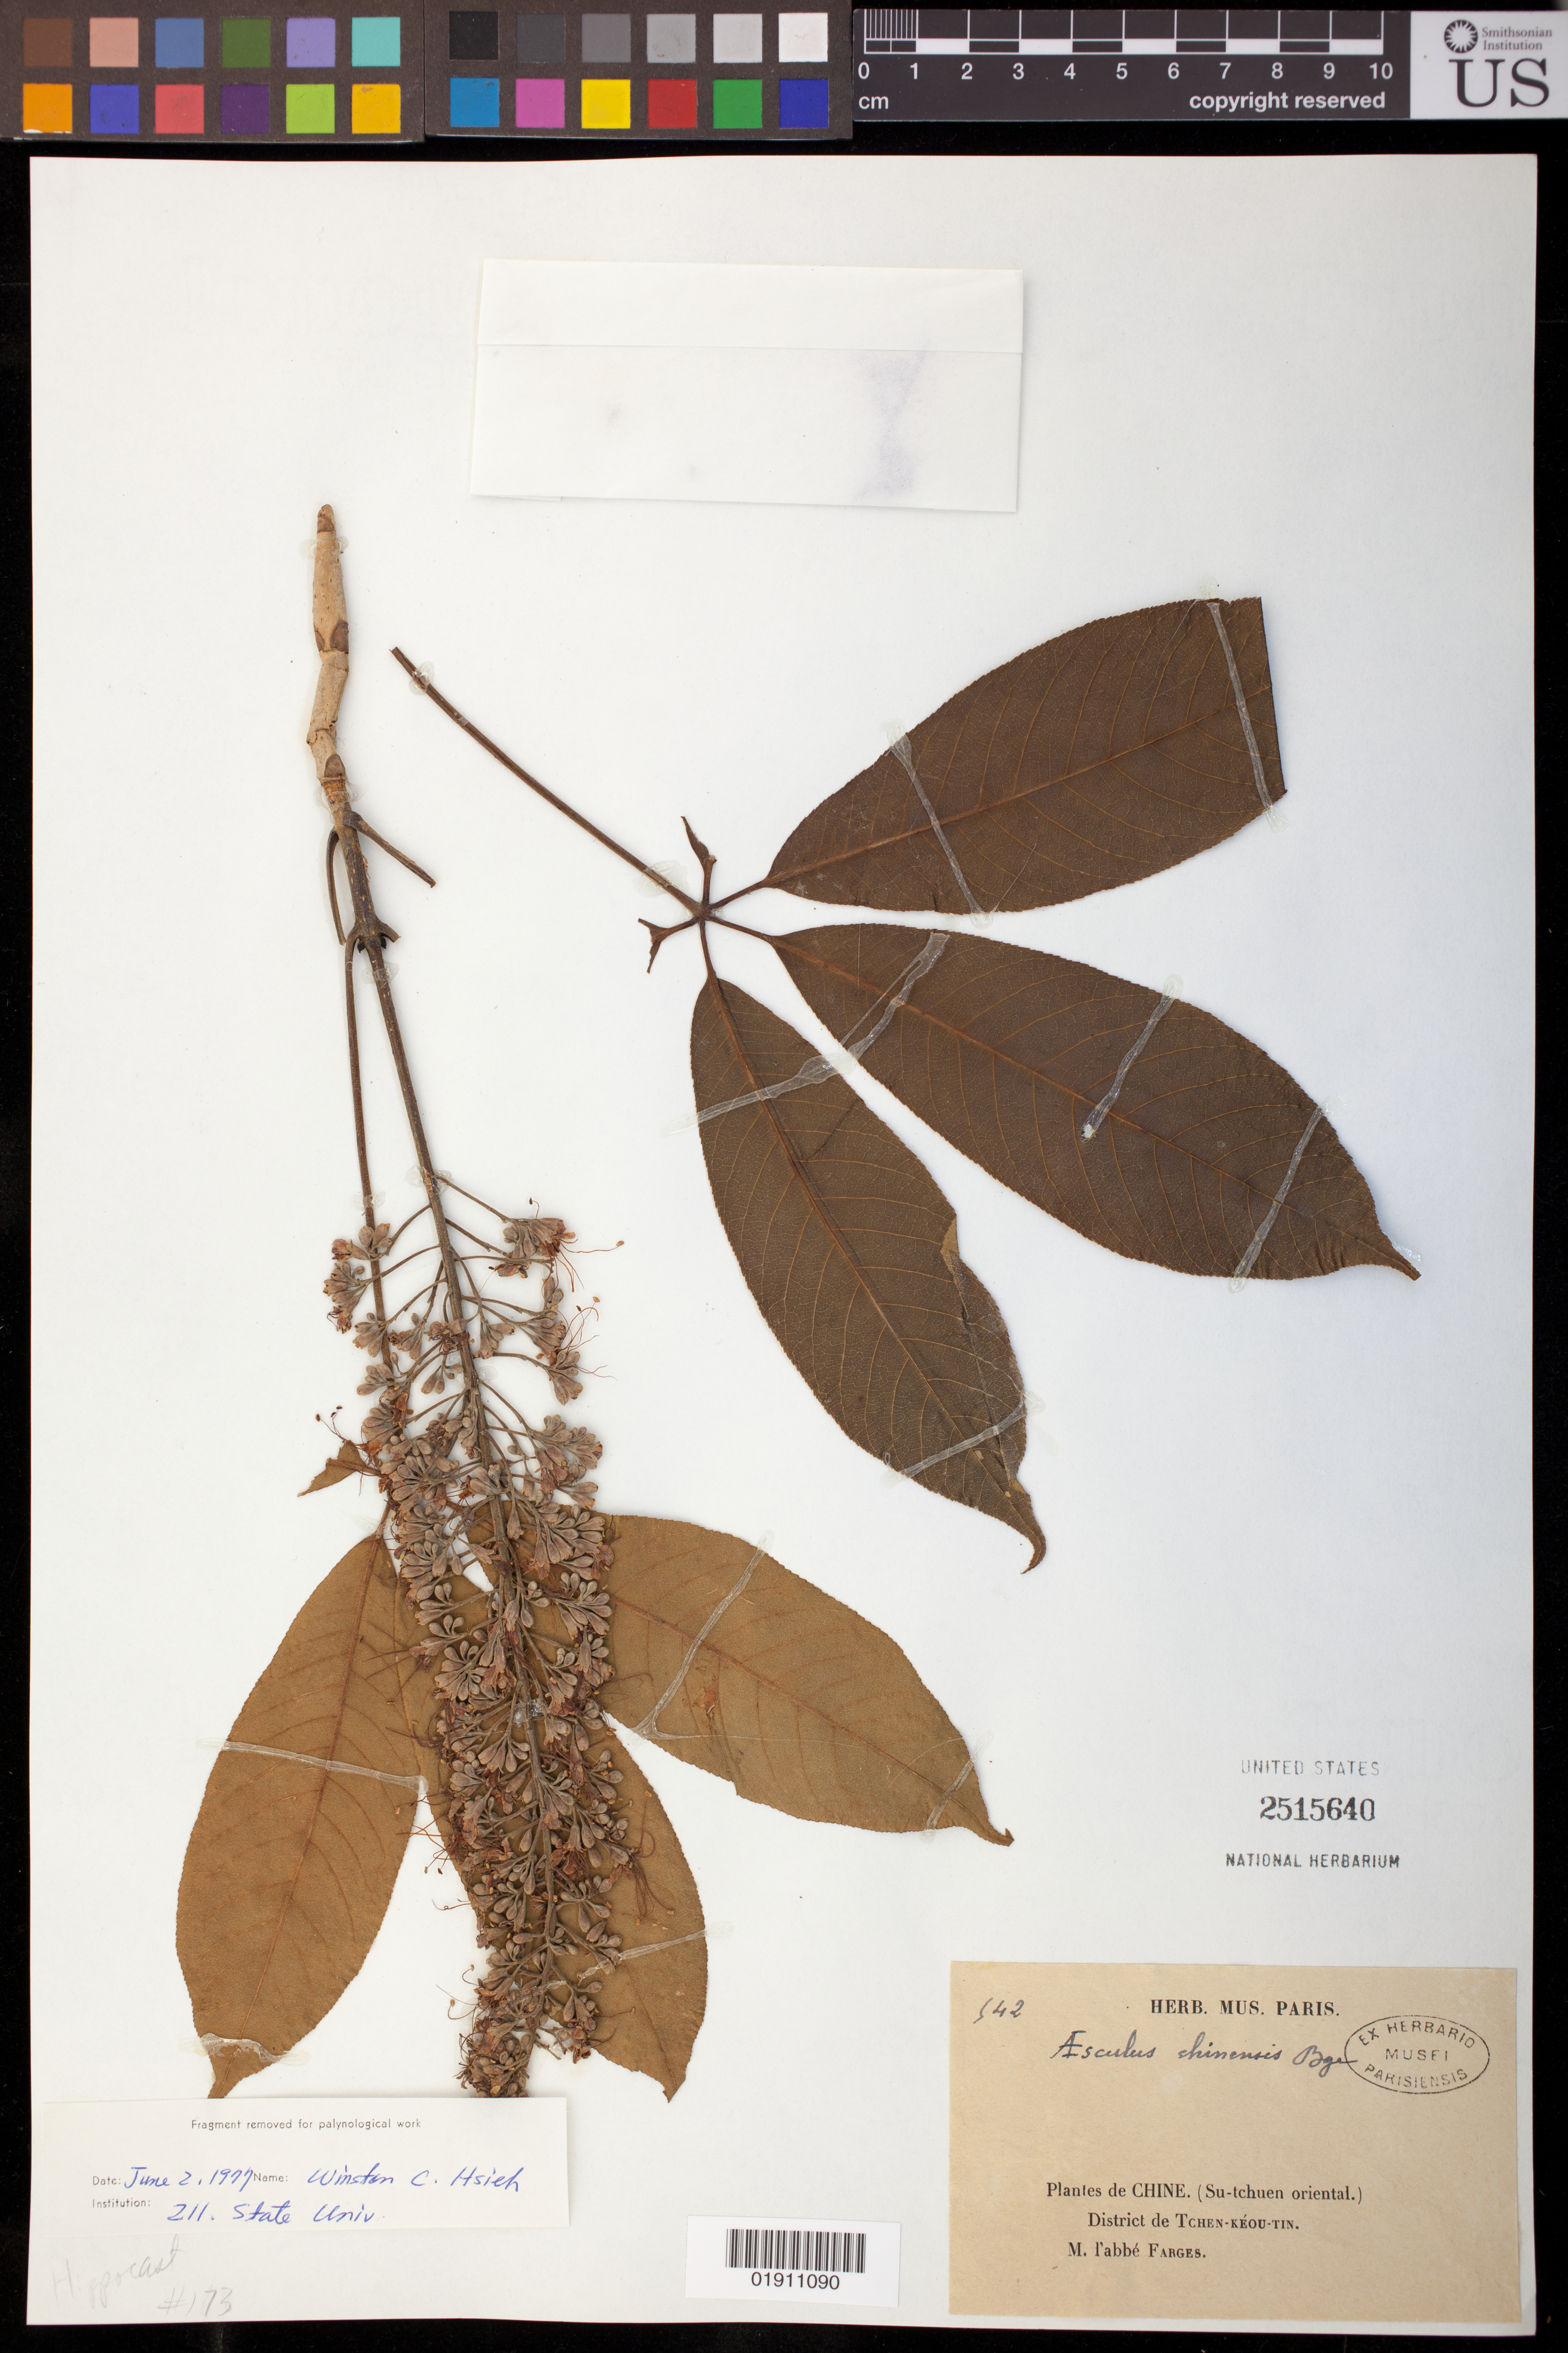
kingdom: Plantae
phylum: Tracheophyta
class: Magnoliopsida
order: Sapindales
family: Sapindaceae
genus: Aesculus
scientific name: Aesculus chinensis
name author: Bunge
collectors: M. Farges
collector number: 142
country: China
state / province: Sichuan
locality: District de Tchen-Keou-tin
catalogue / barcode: US 2515640